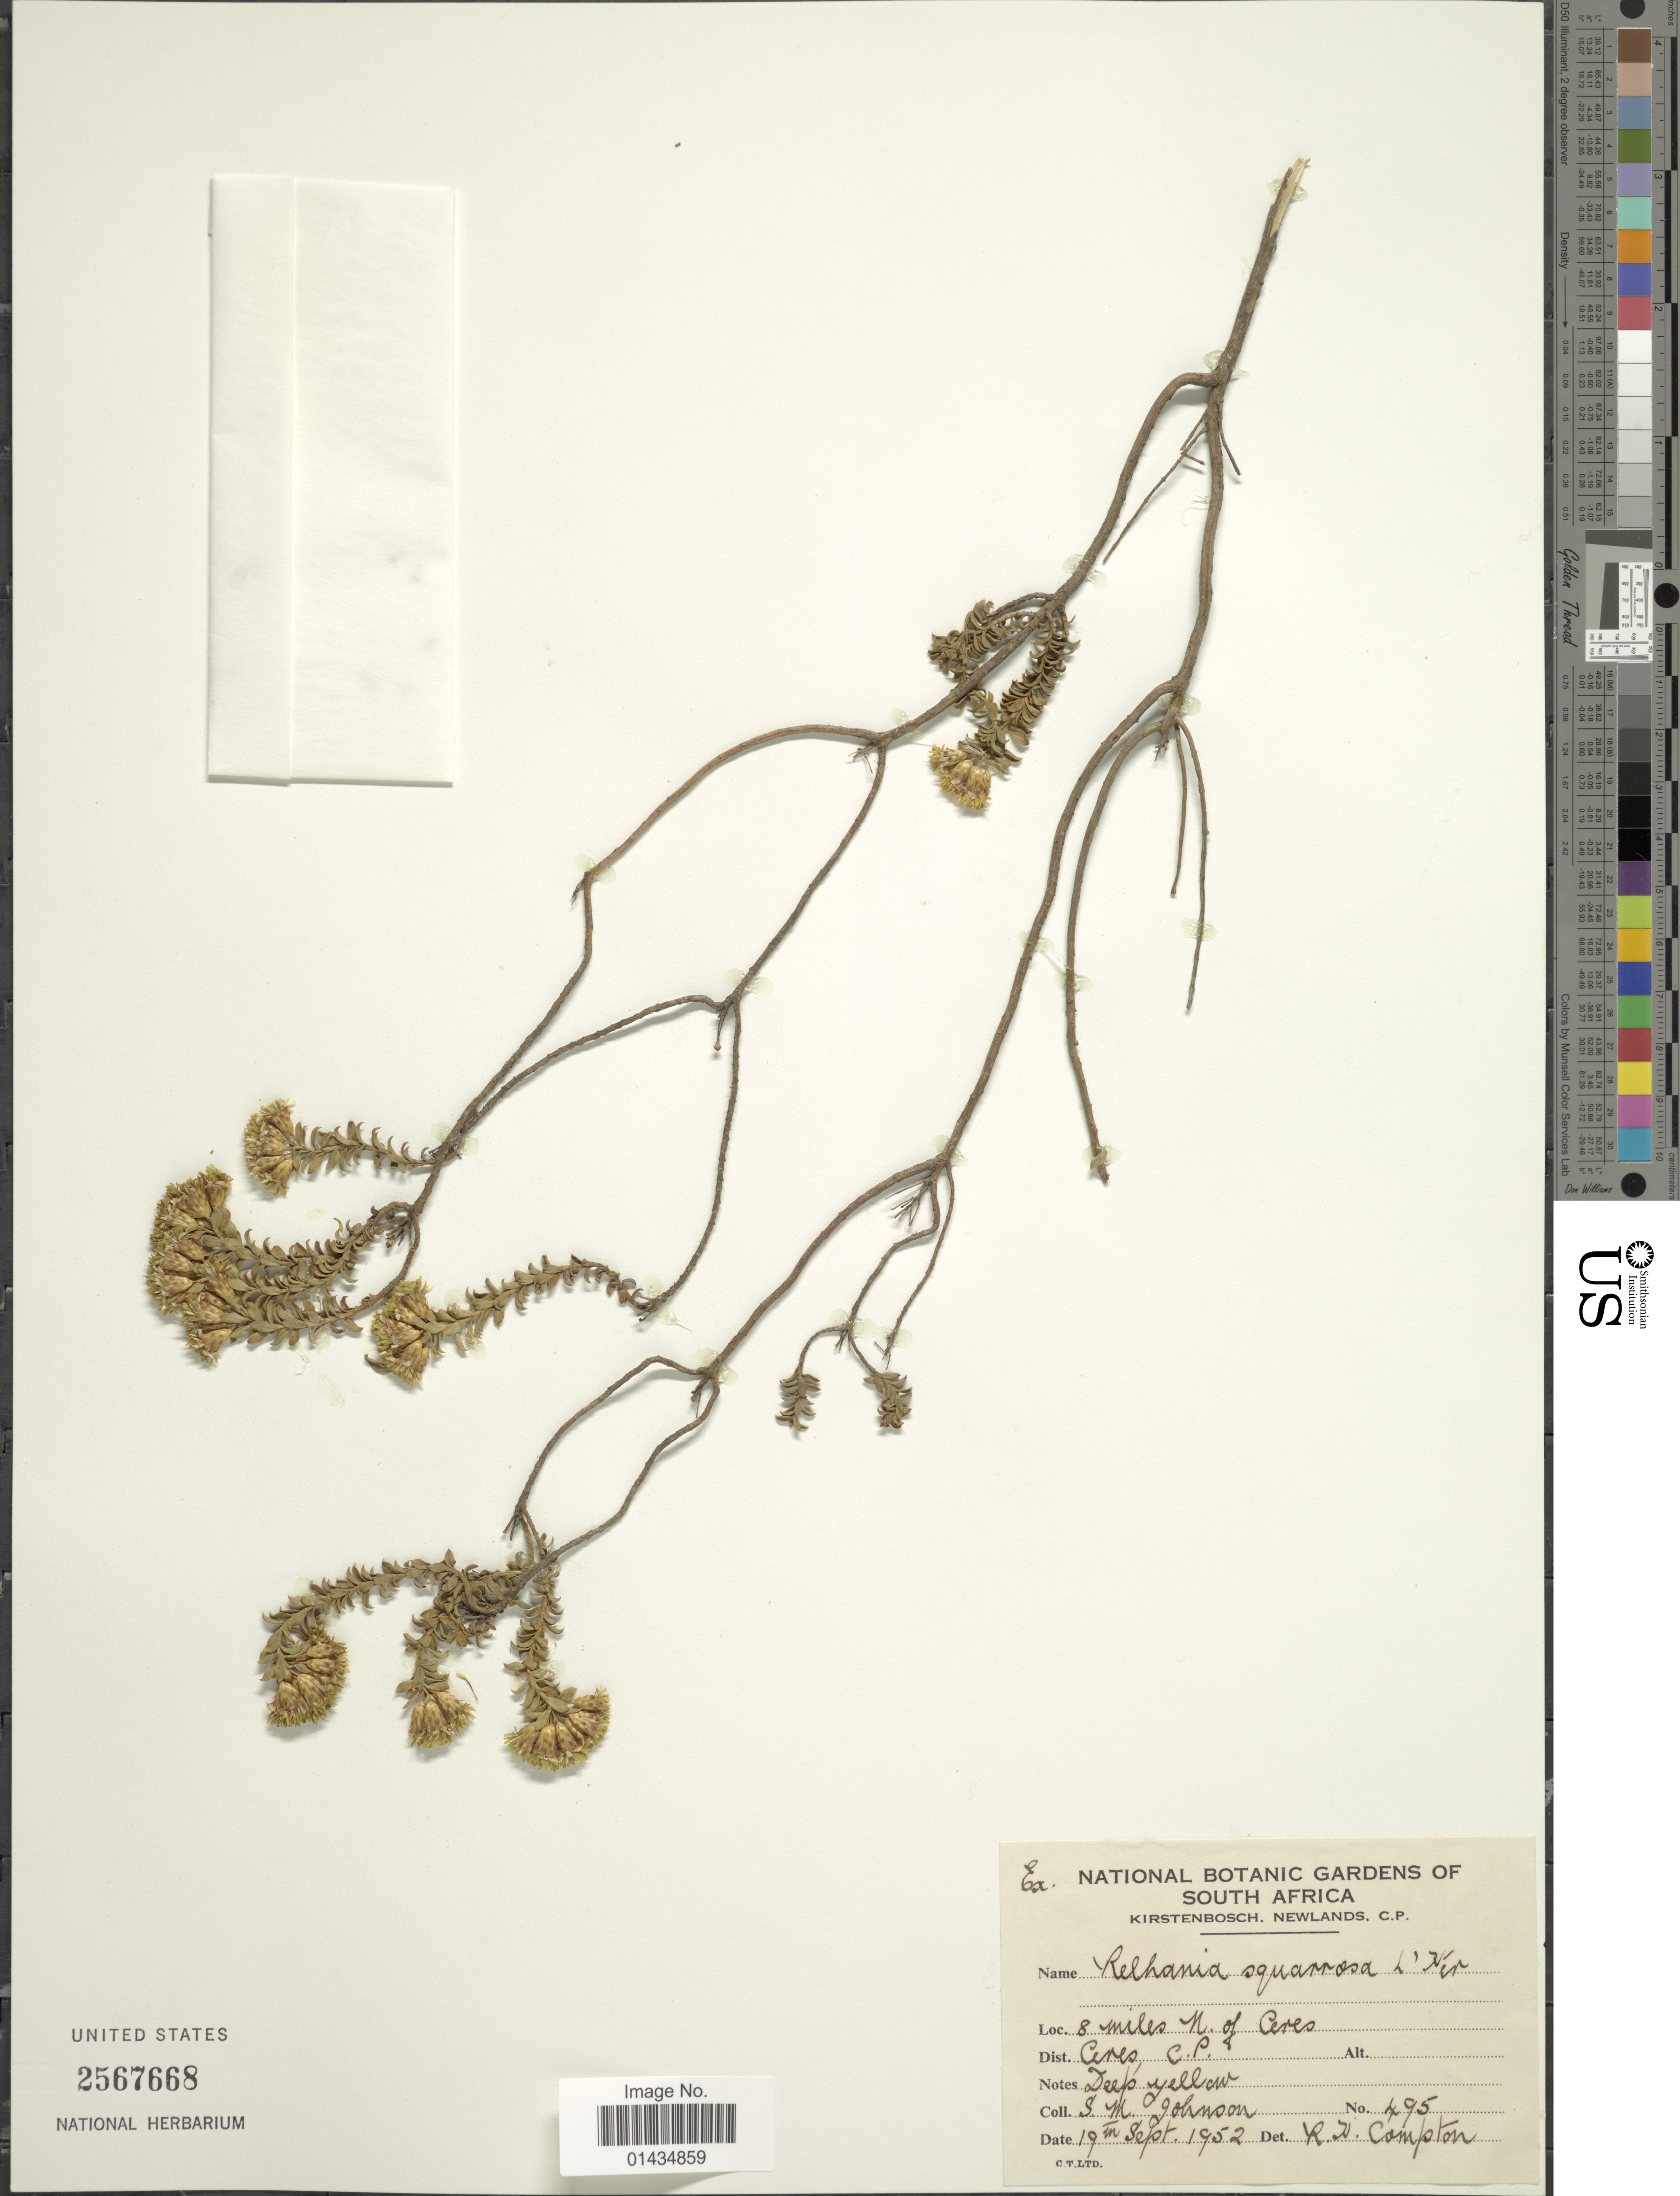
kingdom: Plantae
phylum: Tracheophyta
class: Magnoliopsida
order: Asterales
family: Asteraceae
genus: Relhania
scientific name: Relhania squarrosa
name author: L'Hér.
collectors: S. W. Johnson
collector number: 495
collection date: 1952-09-19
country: South Africa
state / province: Western Cape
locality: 8 miles N of Ceres, dist. Ceres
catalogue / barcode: US 2567668